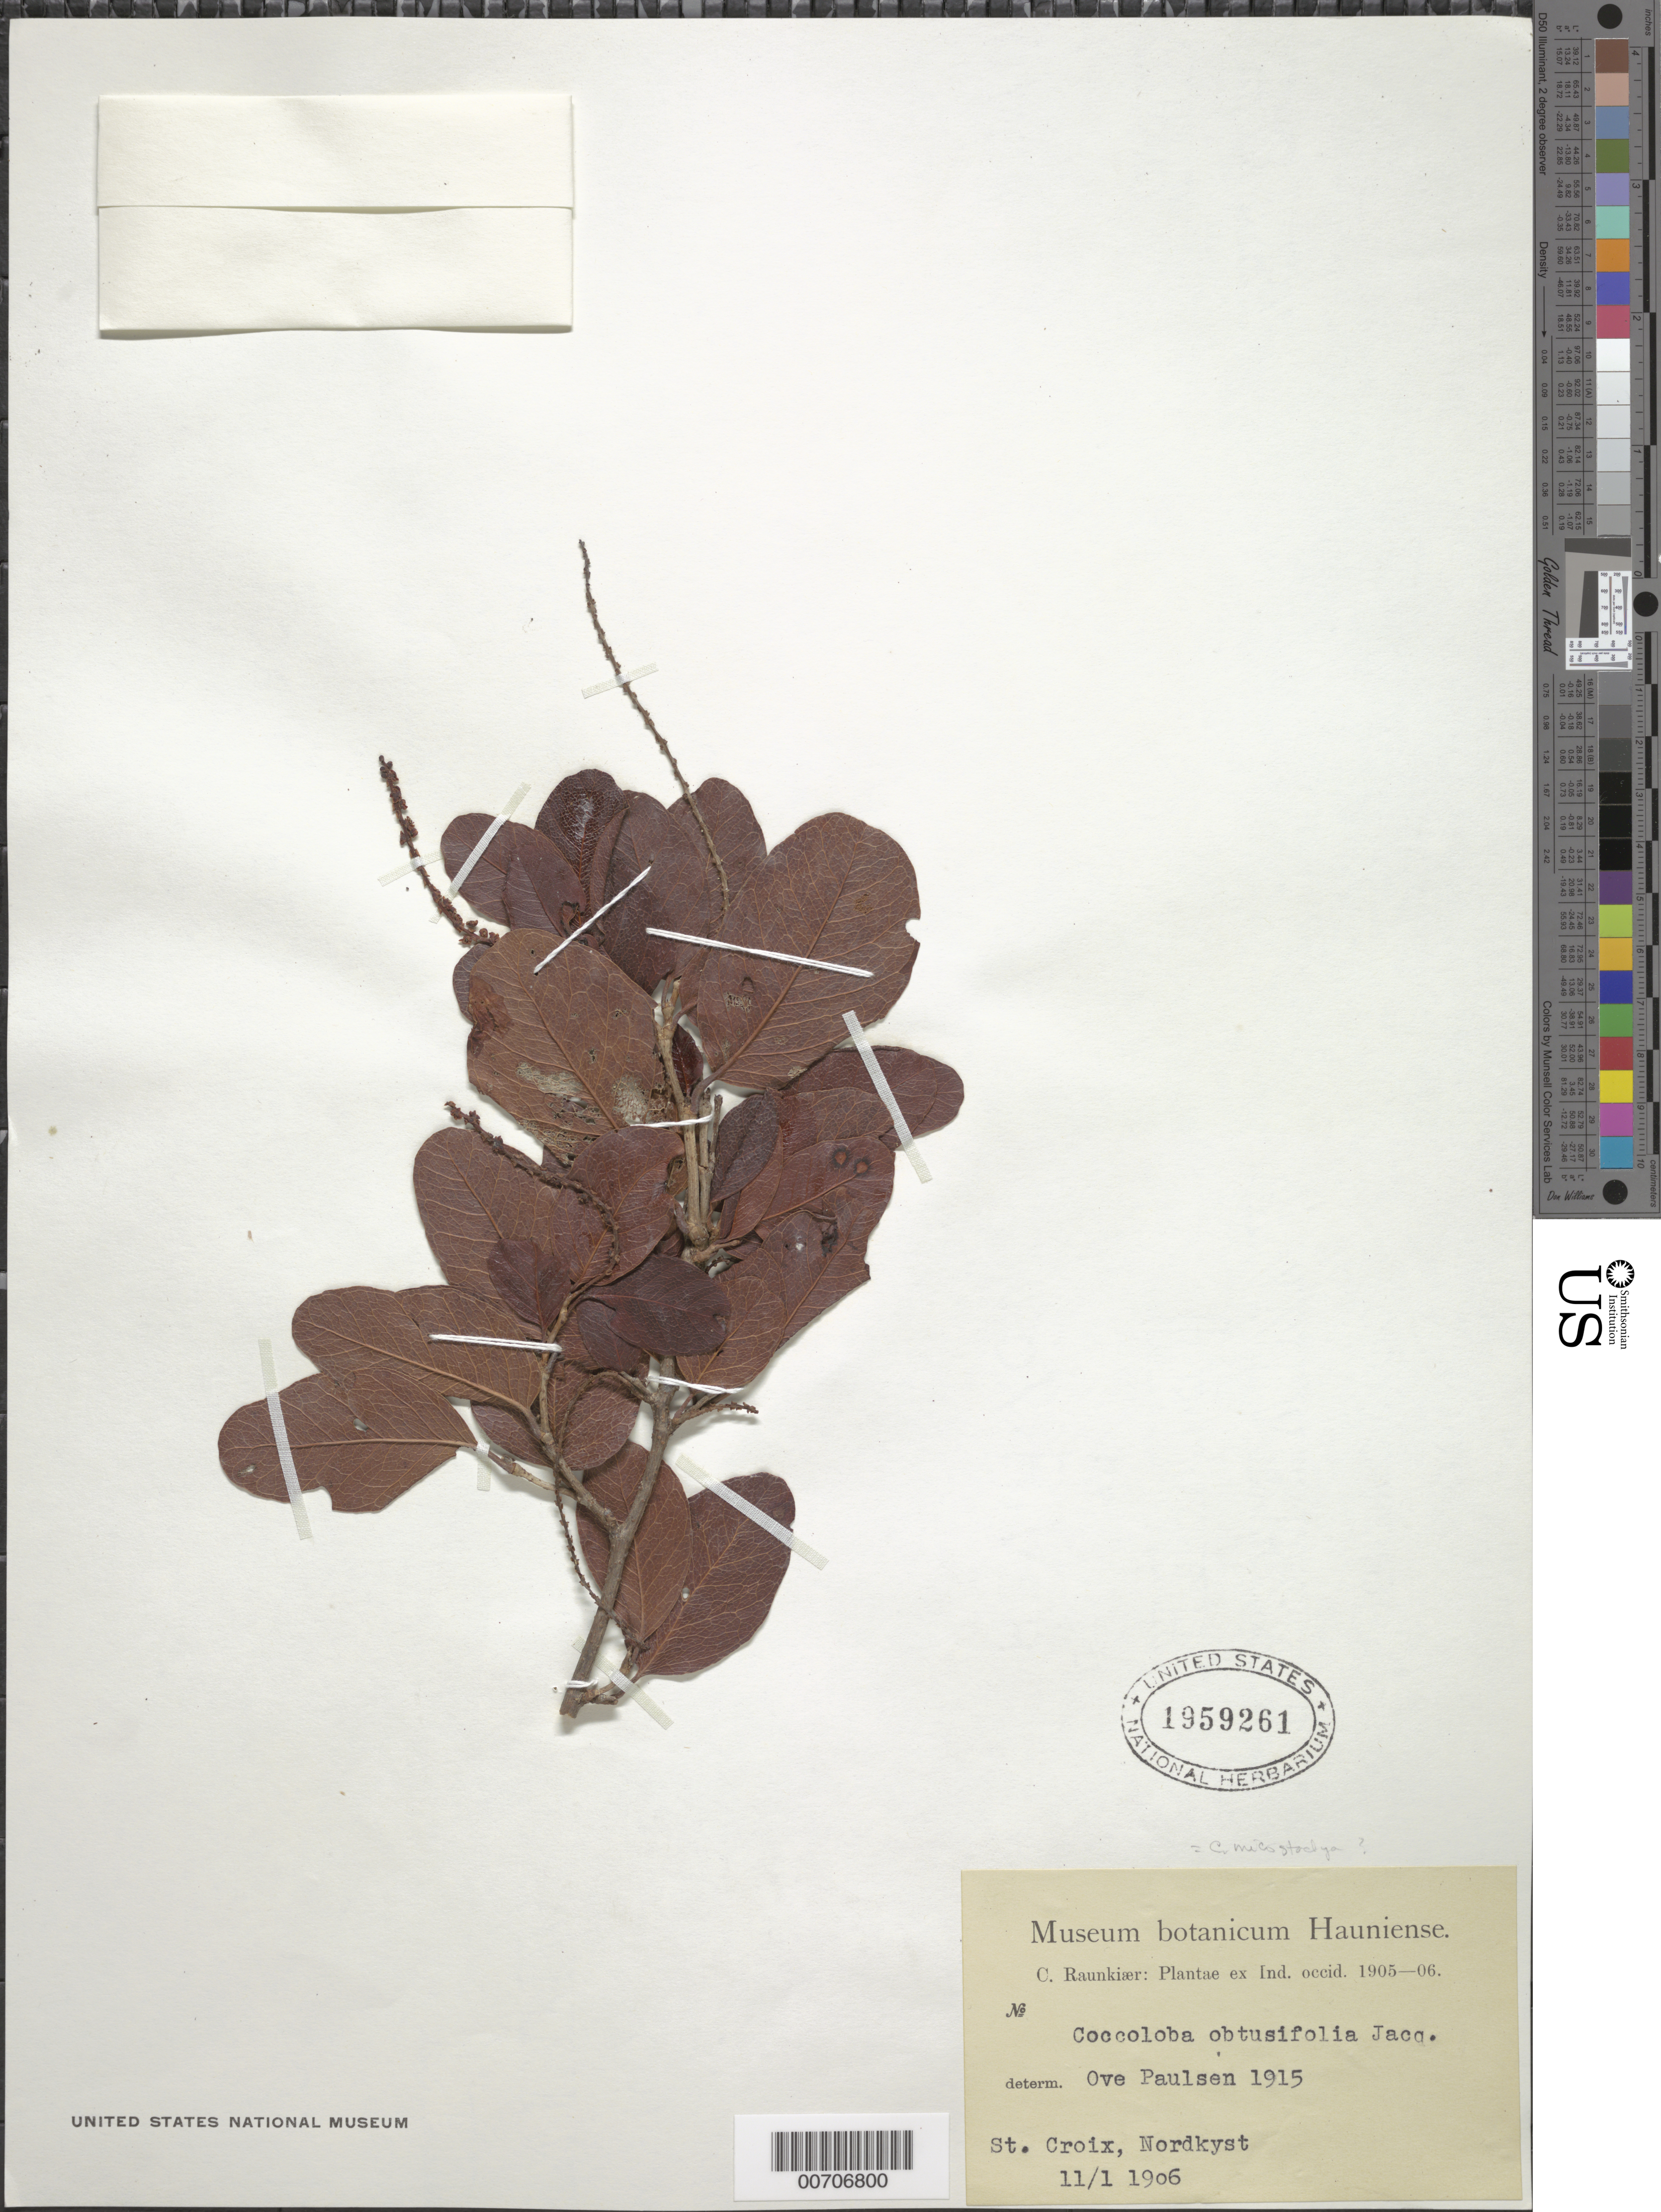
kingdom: Plantae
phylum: Tracheophyta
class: Magnoliopsida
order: Caryophyllales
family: Polygonaceae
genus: Coccoloba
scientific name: Coccoloba obtusifolia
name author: Jacq.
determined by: Paulsen, O.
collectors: C. C. Raunkiaer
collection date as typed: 01 Nov 1906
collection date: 1906-11-01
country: U.S. Virgin Islands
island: St. Croix Island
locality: Nordkyst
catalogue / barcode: US 1959261